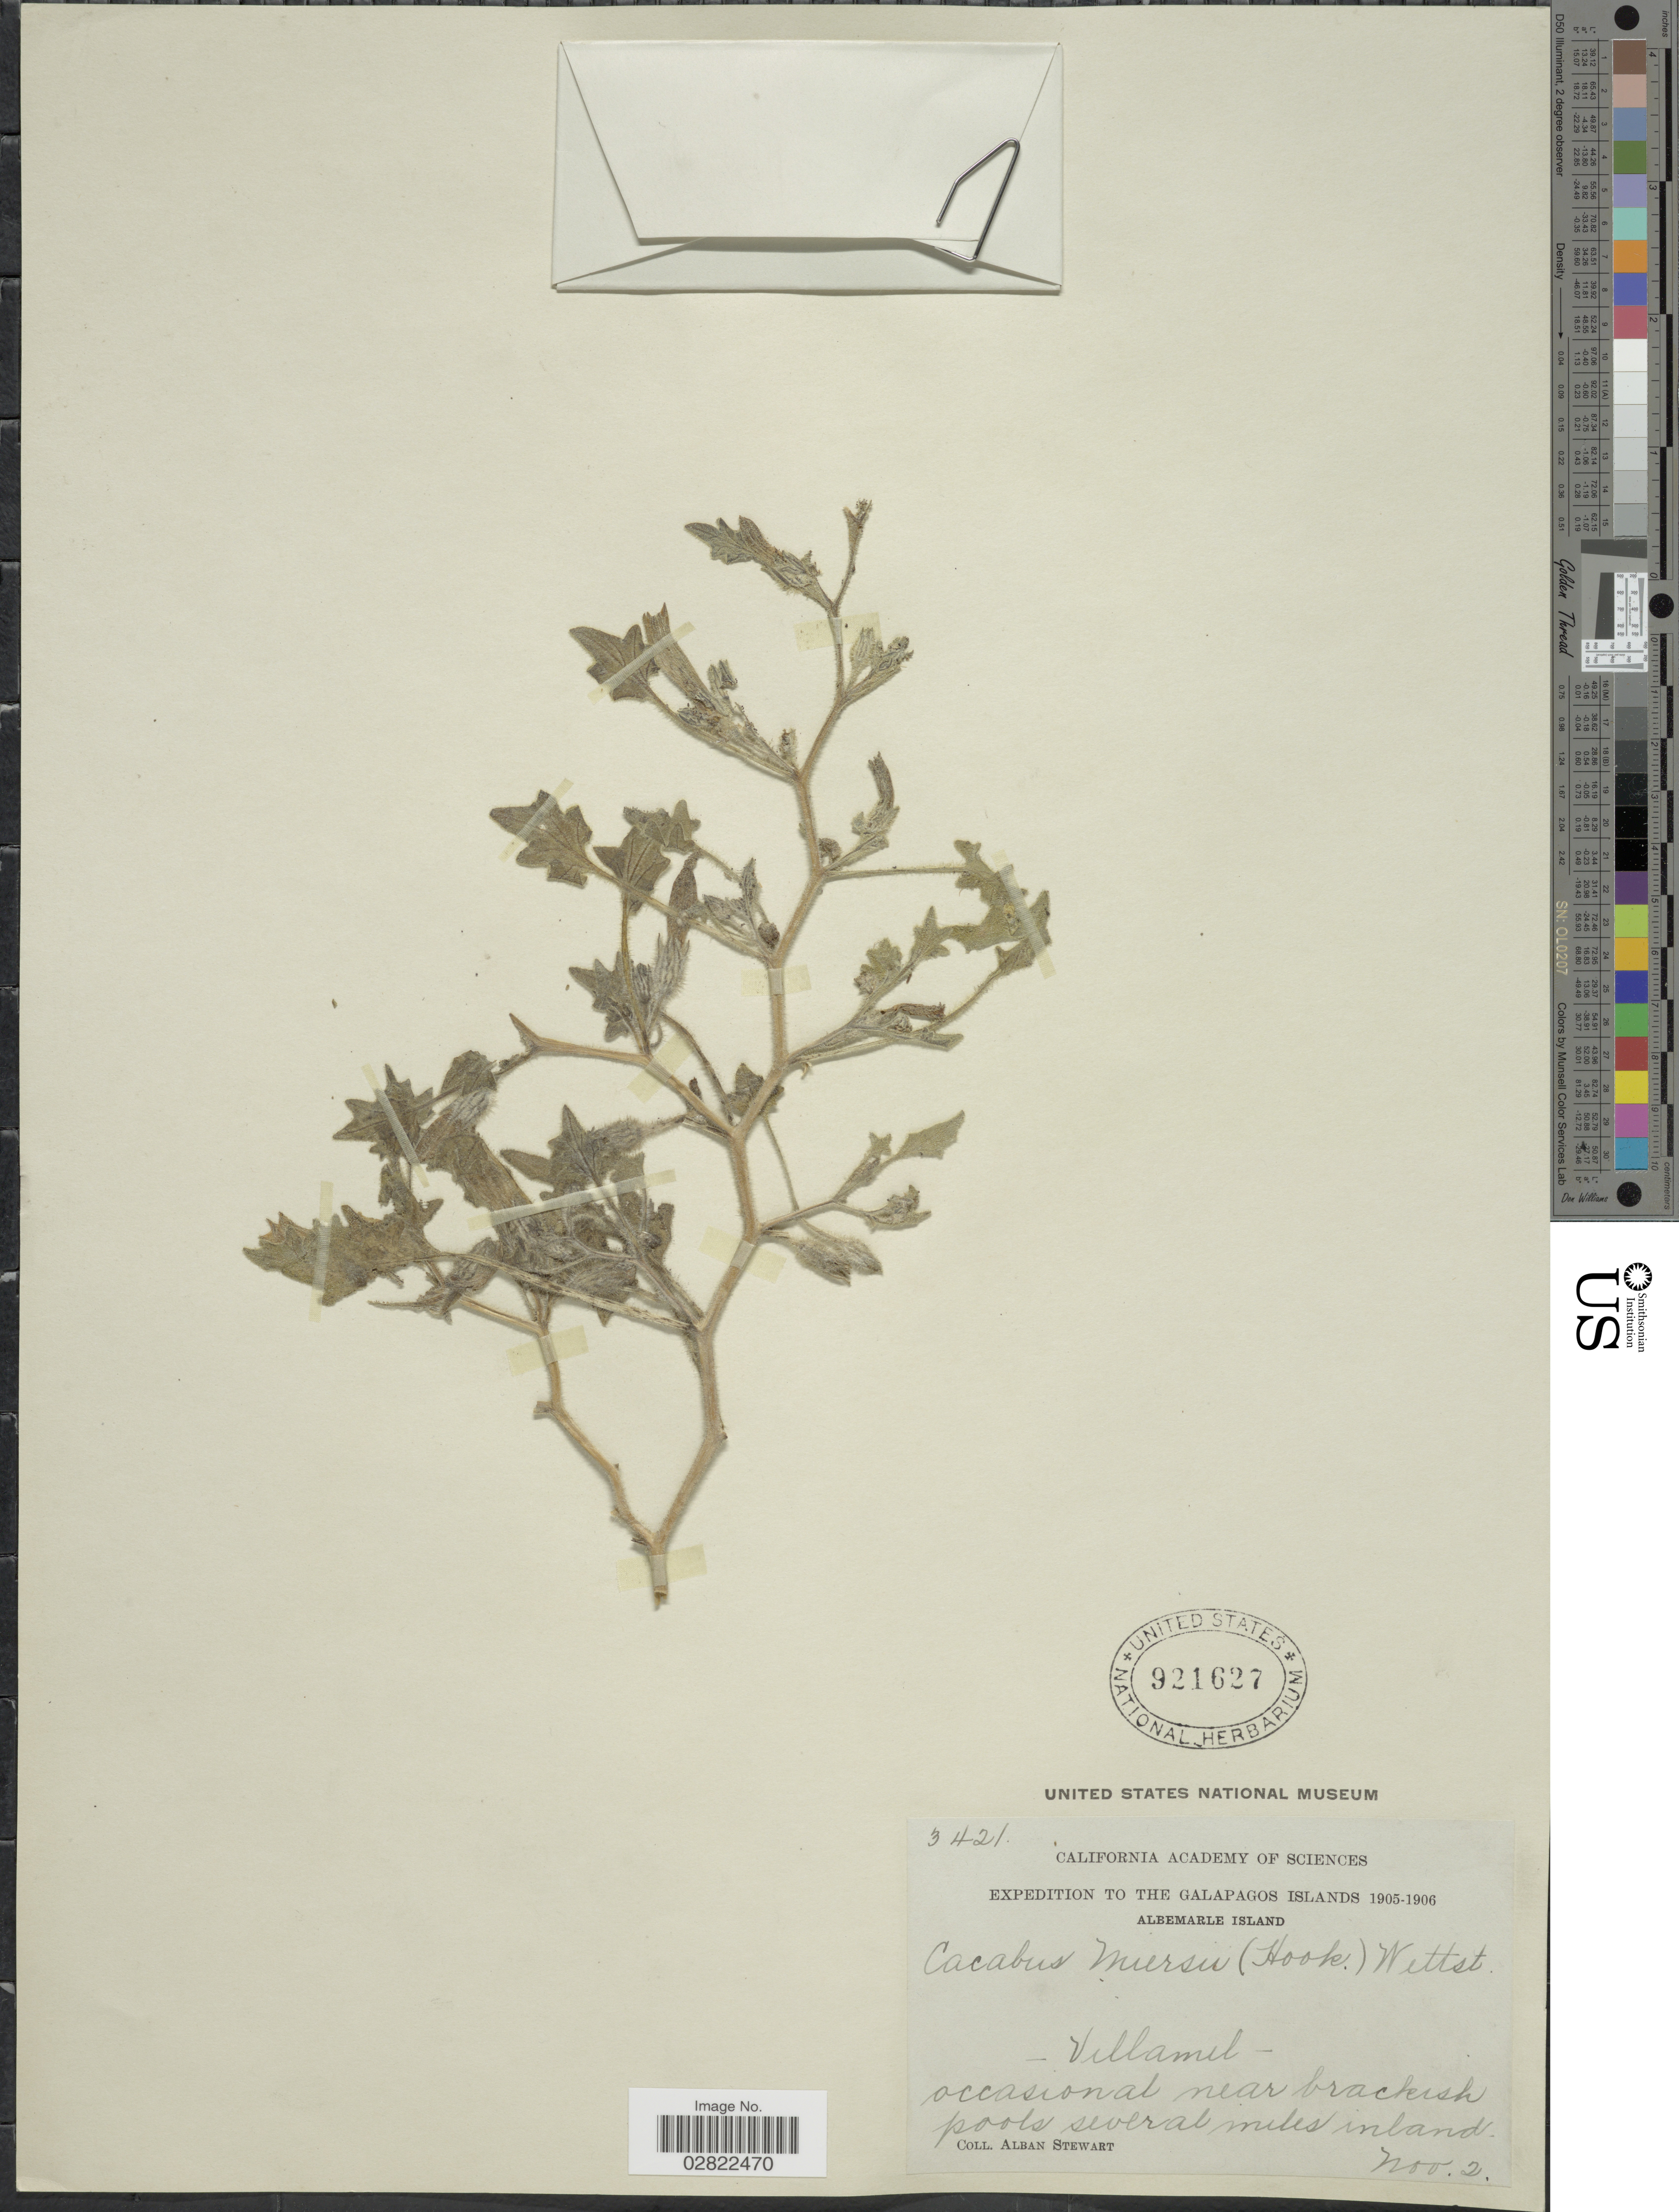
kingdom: Plantae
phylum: Tracheophyta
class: Magnoliopsida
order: Solanales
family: Solanaceae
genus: Exodeconus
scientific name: Exodeconus miersii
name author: (Hook. f.) D'Arcy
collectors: A. Stewart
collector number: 3421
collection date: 1905-11-02/1906-11-02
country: Ecuador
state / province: Colón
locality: The Galapagos Islands, Albemarle Island, Villamel.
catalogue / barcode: US 921627